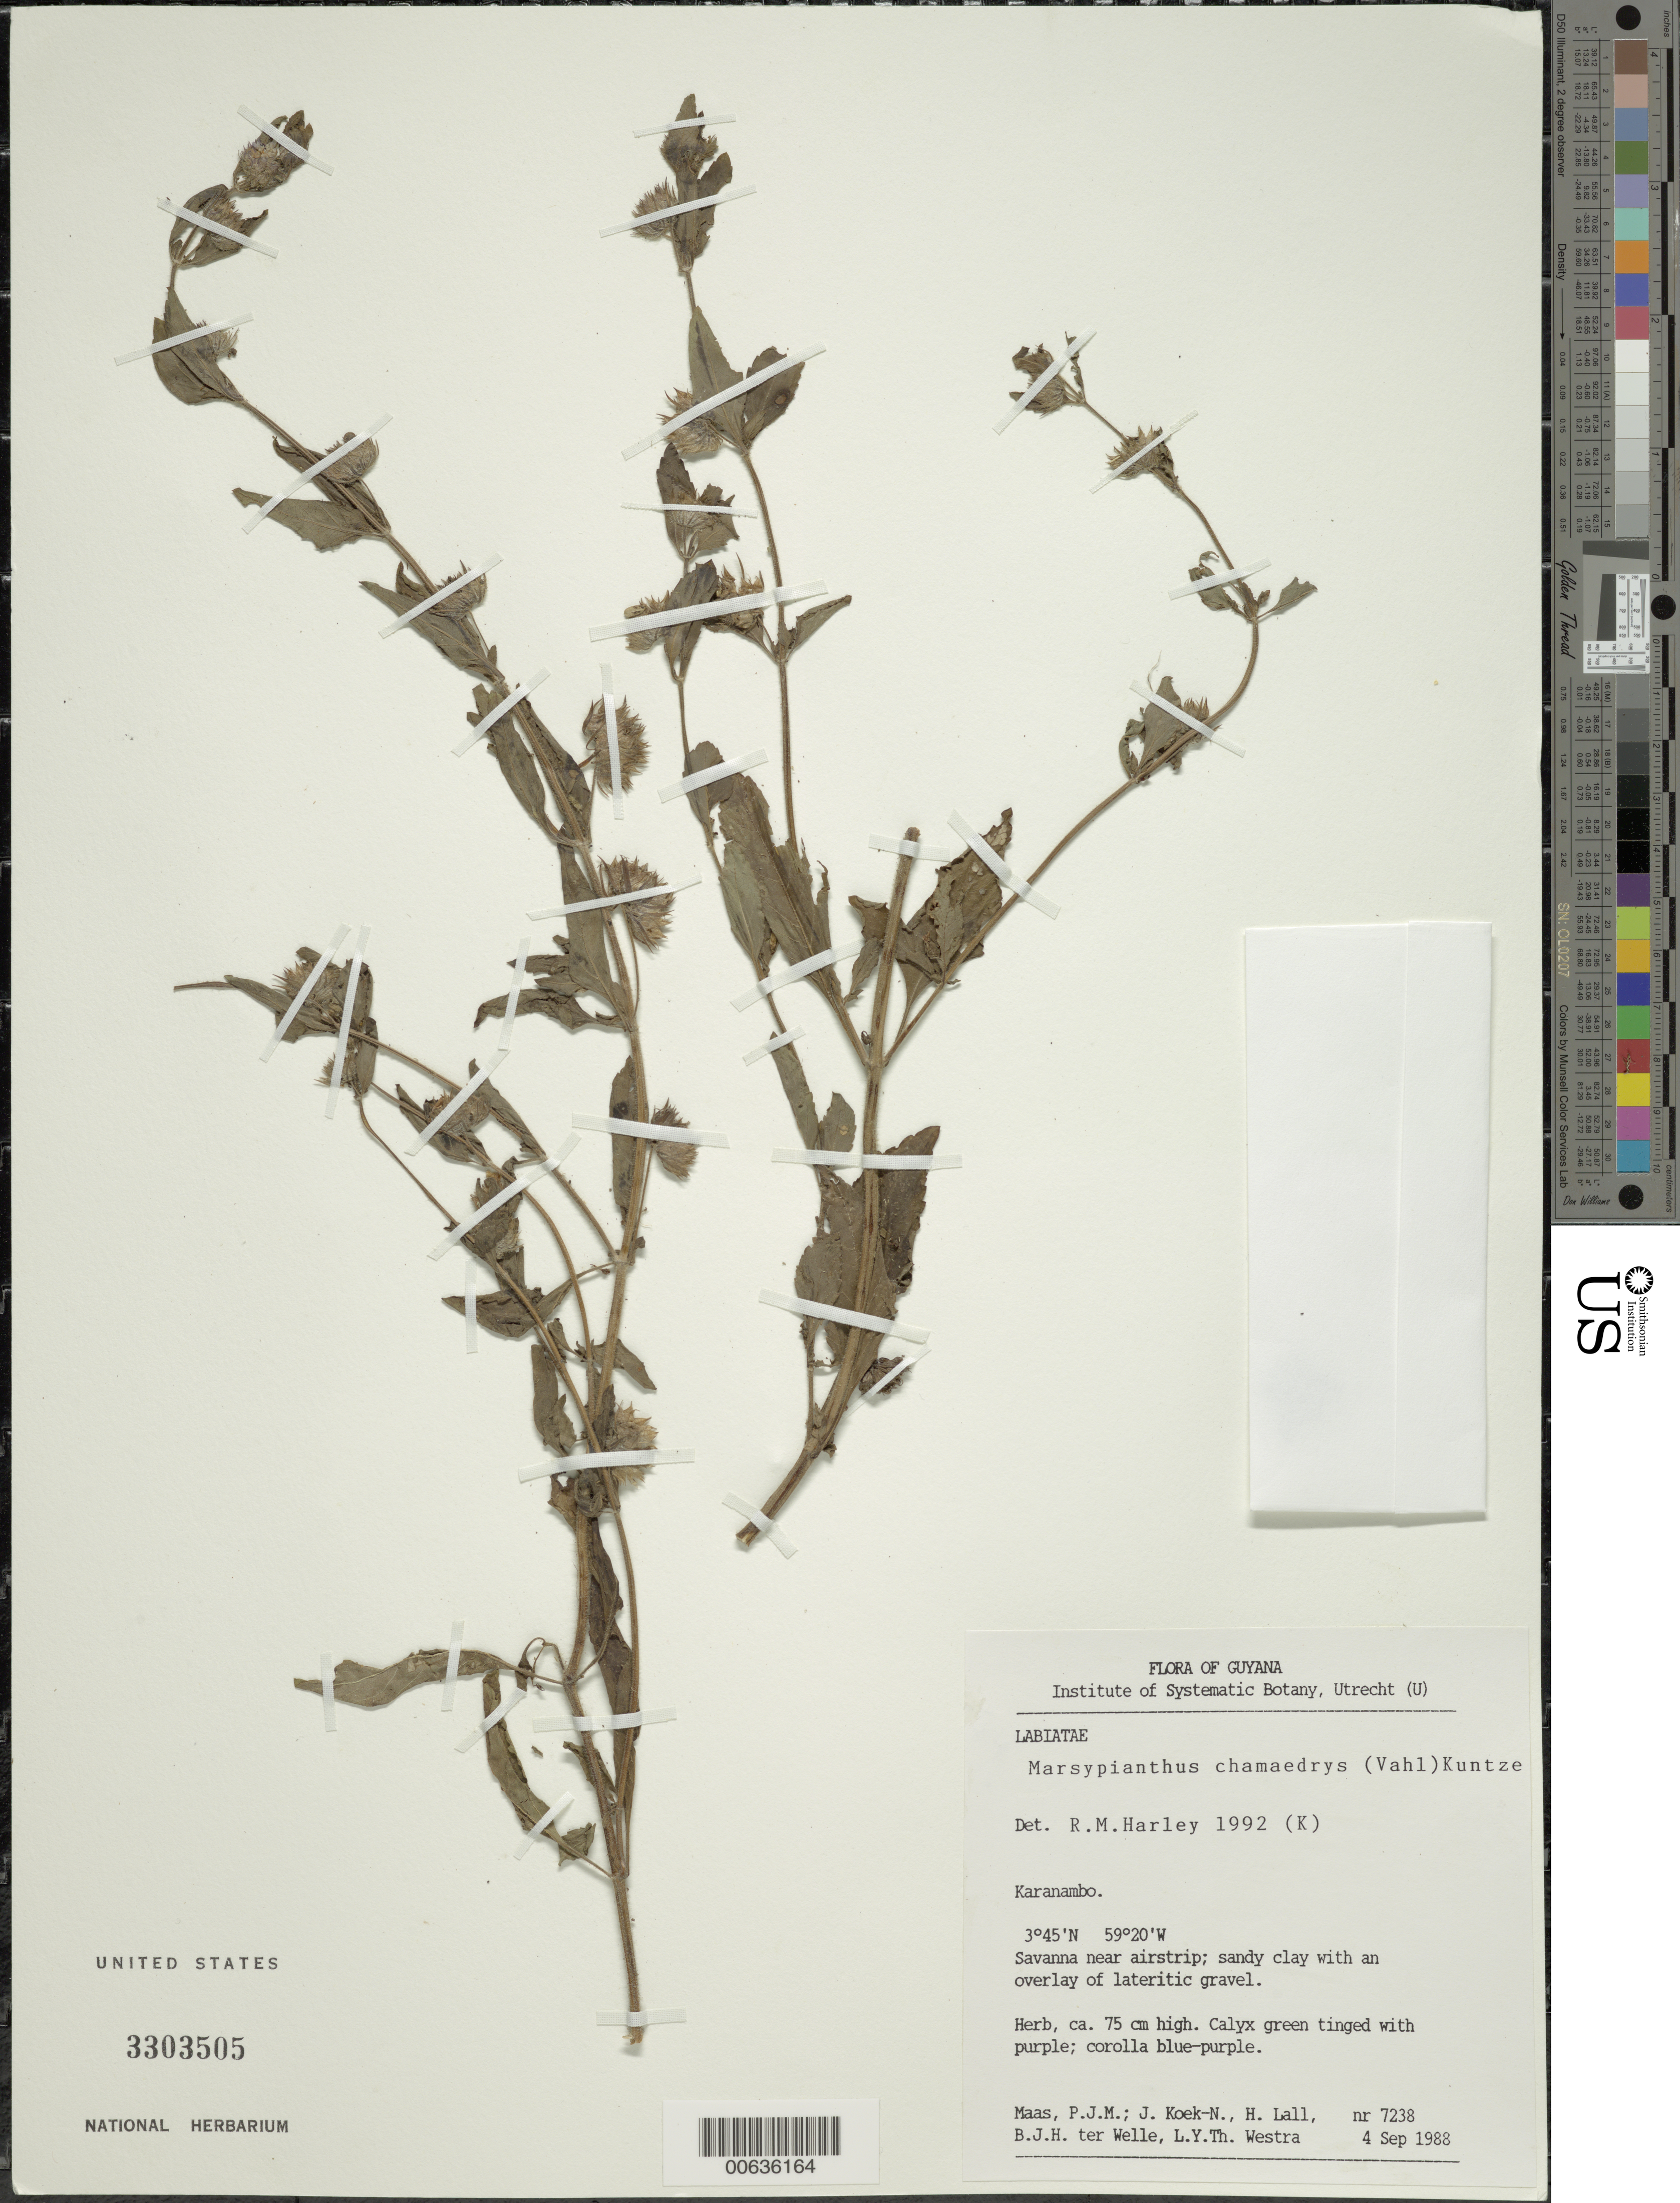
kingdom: Plantae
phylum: Tracheophyta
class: Magnoliopsida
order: Lamiales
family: Lamiaceae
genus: Marsypianthes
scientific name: Marsypianthes chamaedrys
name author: (Vahl) Kuntze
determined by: Harley, R. M.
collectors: P. Maas, J. Koek-Noorman, H. Lall, B. Welle & L. Y. T. Westra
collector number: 7238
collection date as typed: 4-Sep-88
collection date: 1988-09-04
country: Guyana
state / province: U. Takutu-U. Essequibo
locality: Karanambo, savanna near airstrip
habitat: Savanna, sandy clay with an overlay of lateitic gravel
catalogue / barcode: US 3303505